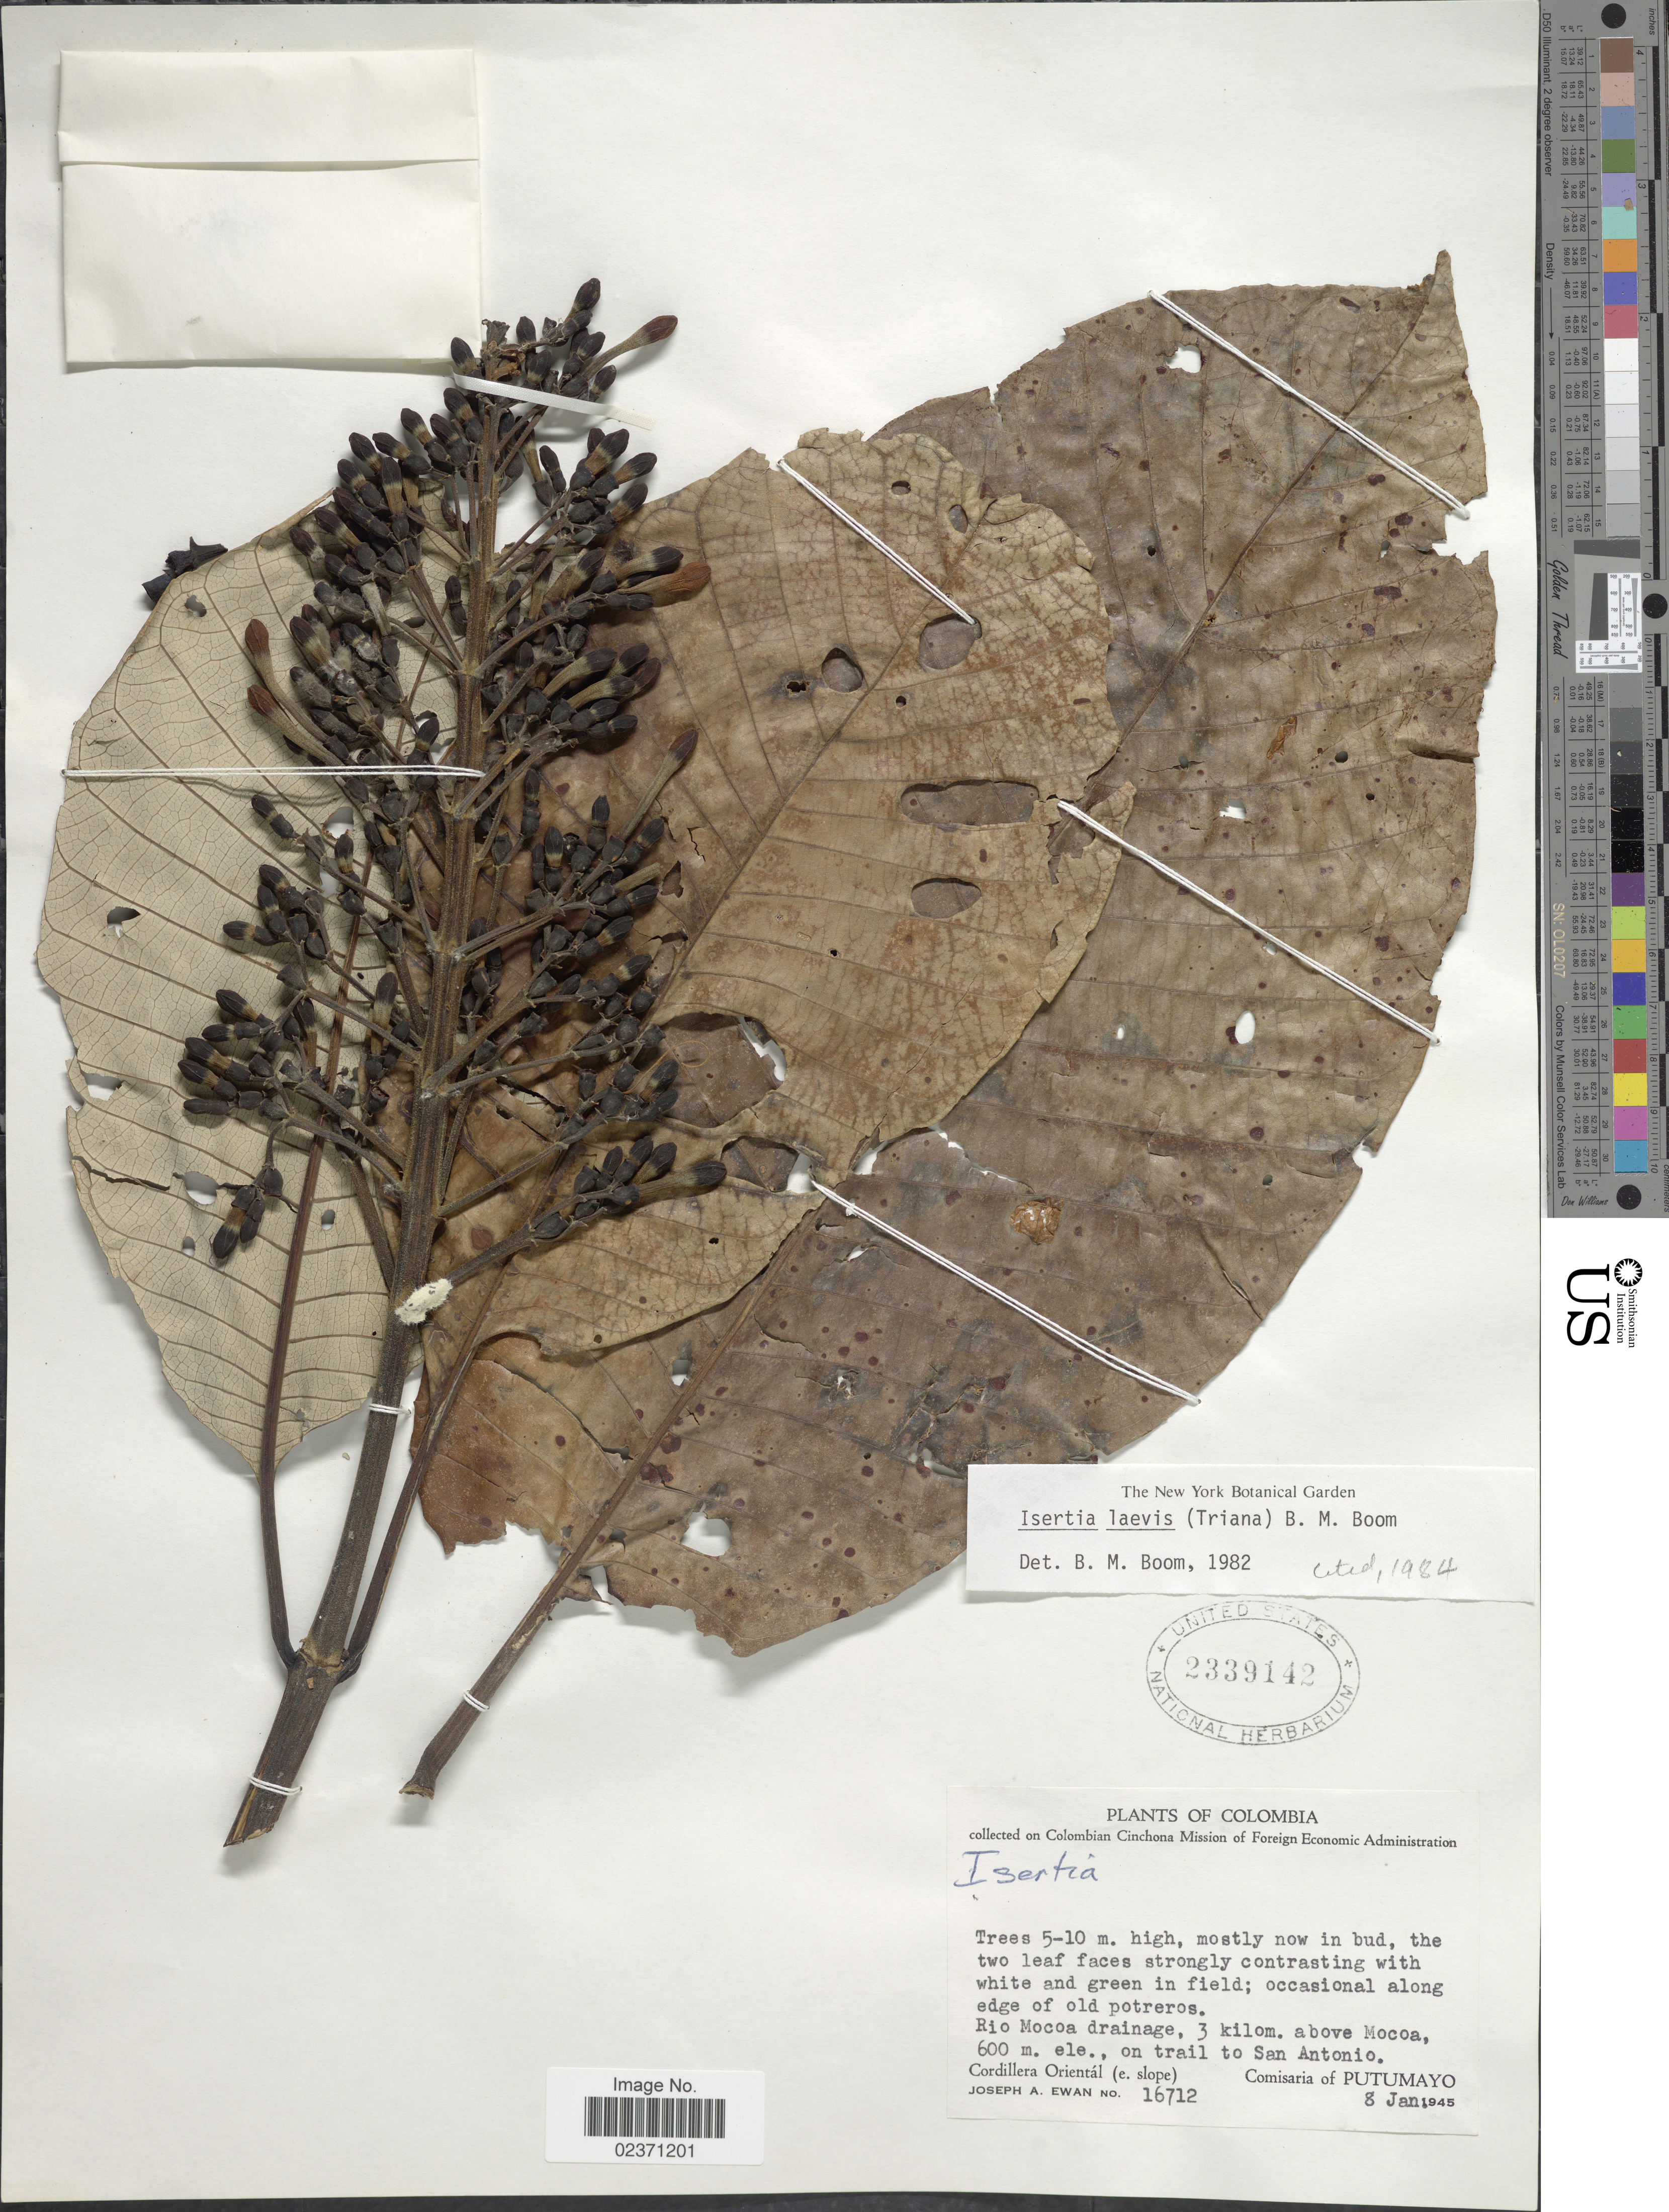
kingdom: Plantae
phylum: Tracheophyta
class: Magnoliopsida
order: Gentianales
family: Rubiaceae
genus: Isertia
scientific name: Isertia laevis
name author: (Triana) B.M. Boom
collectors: J. A. Ewan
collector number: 16712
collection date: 1945-01-08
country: Colombia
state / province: Putumayo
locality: Rio Mocoa drainage, 3 kilom. above Mocoa, on trail to San Antonio, Cordillera Oriental (e. slope)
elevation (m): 600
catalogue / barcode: US 2339142